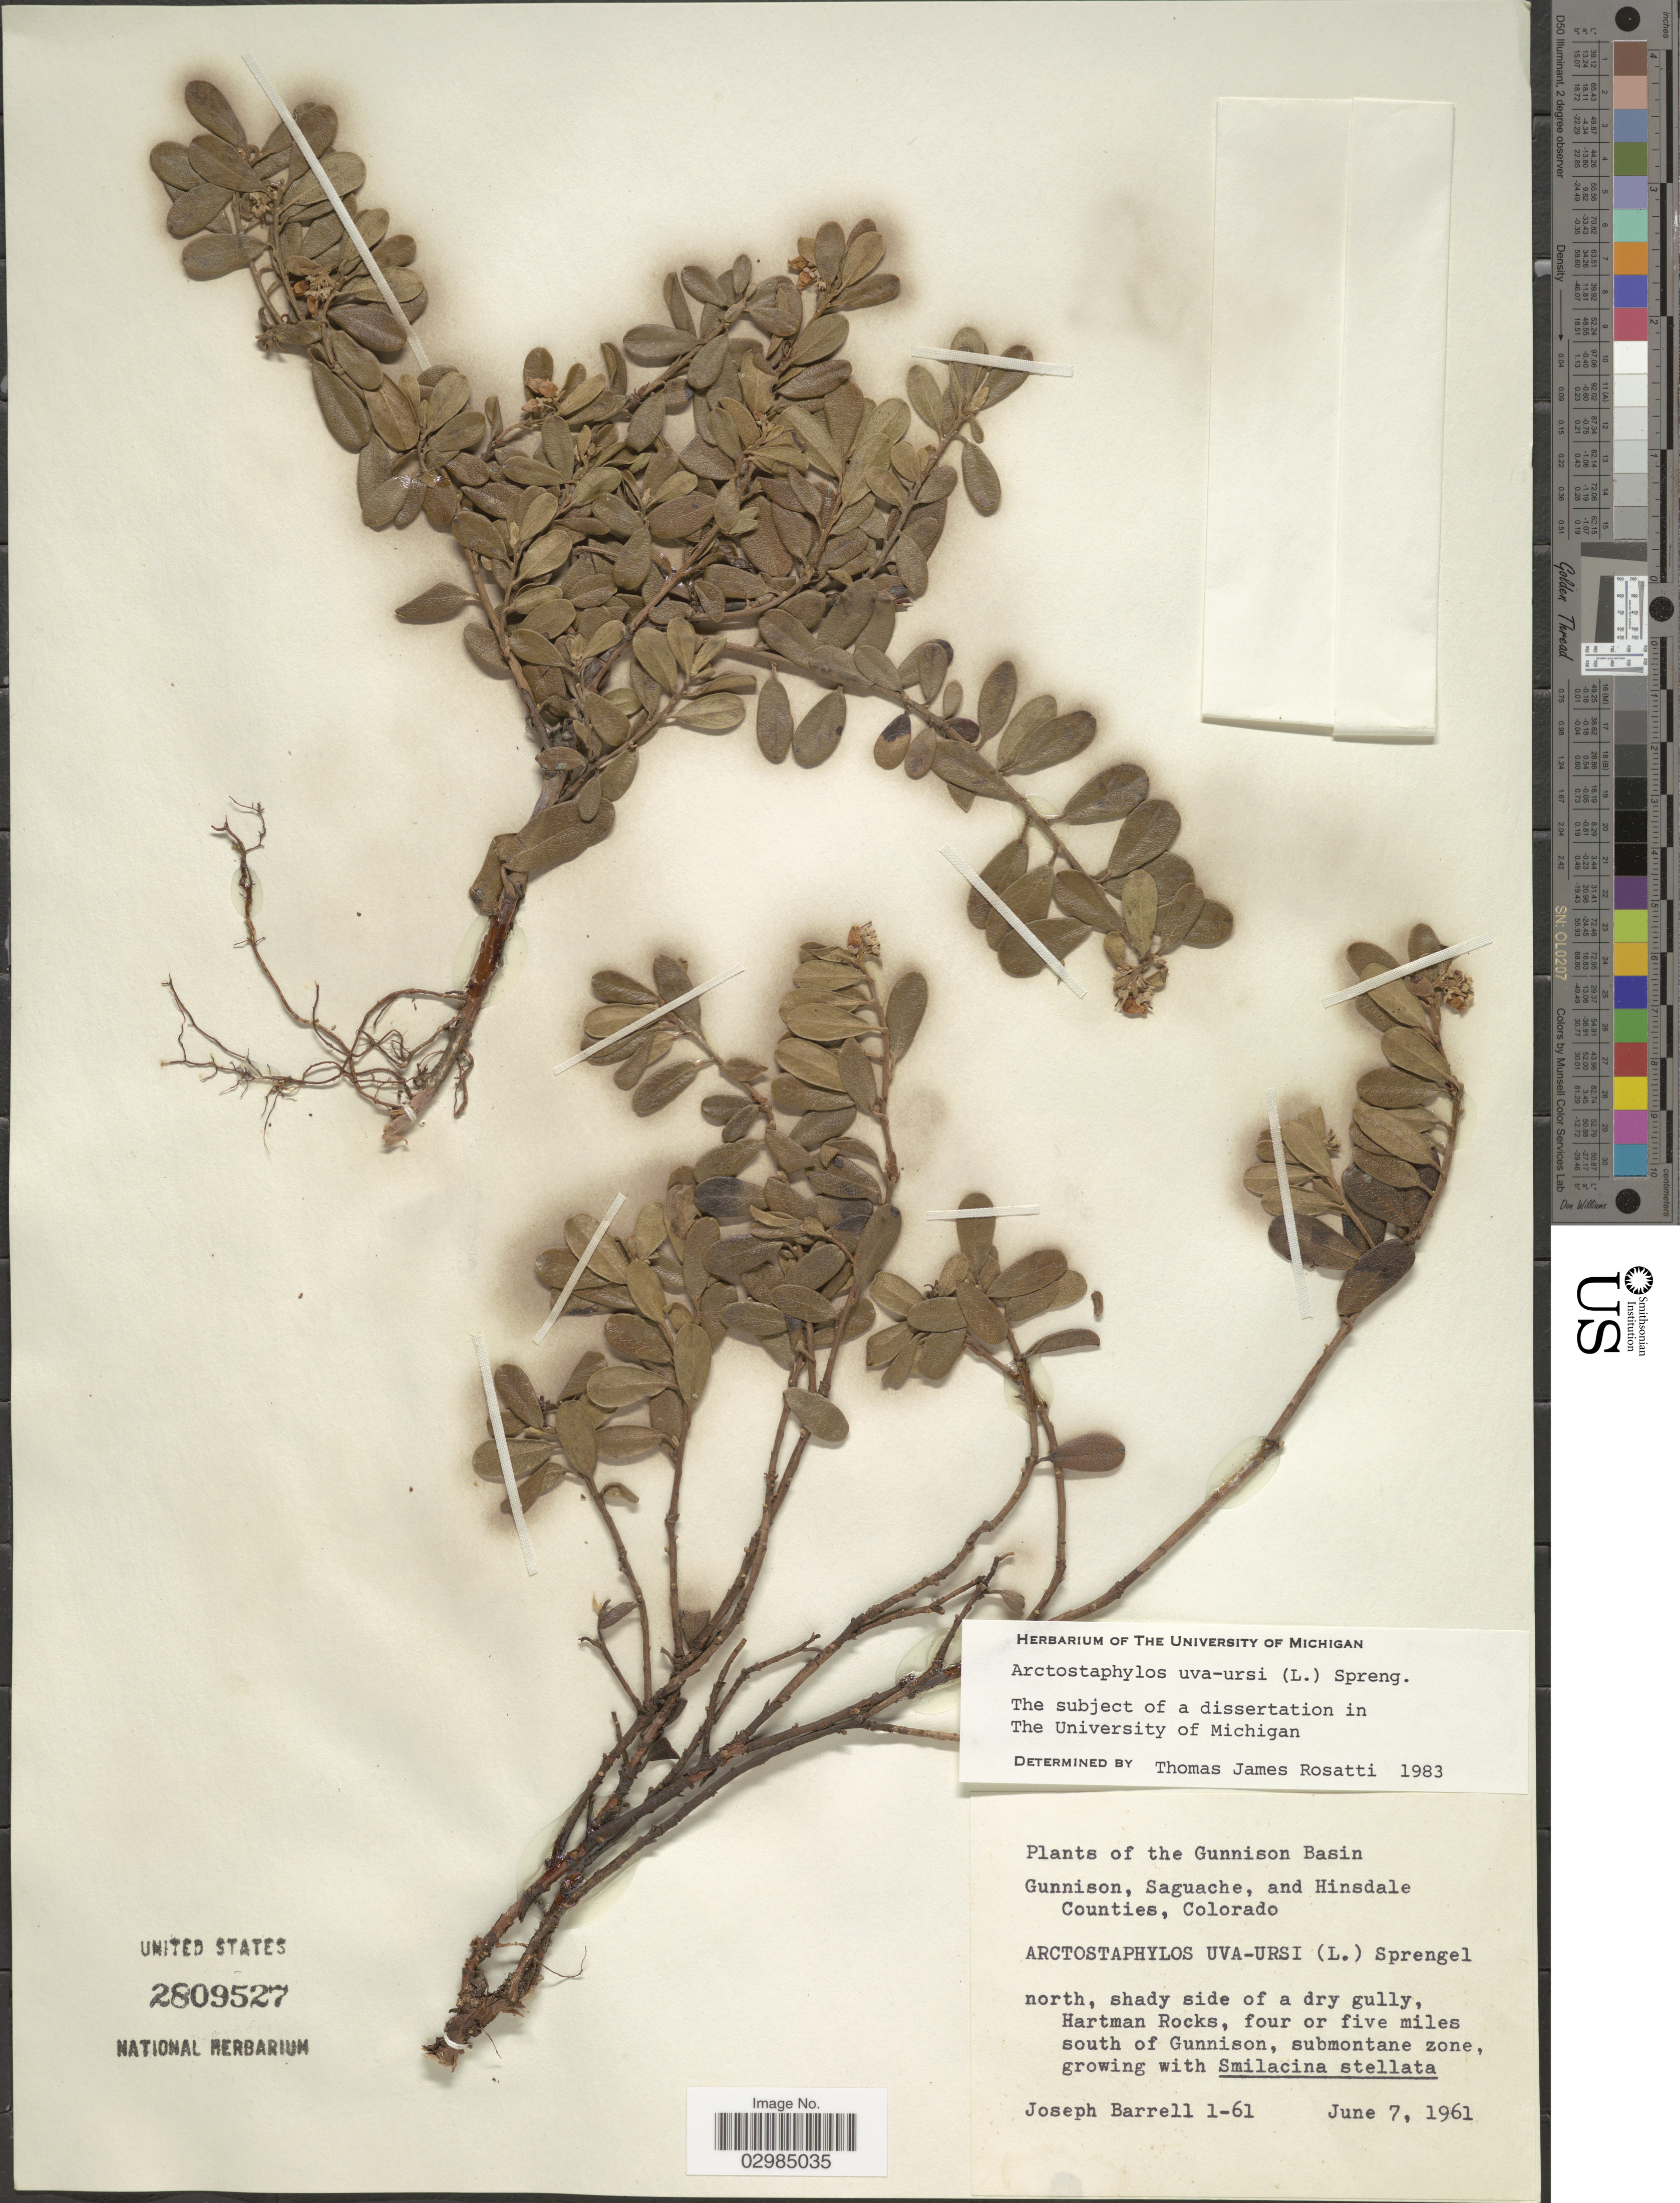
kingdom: Plantae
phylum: Tracheophyta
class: Magnoliopsida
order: Ericales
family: Ericaceae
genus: Arctostaphylos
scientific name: Arctostaphylos uva-ursi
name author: (L.) Spreng.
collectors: J. Barrell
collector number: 1-61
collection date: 1961-06-07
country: United States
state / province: Colorado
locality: Gunnison Basin. Hartman Rocks, four or five miles south of Gunnison, submontane zone.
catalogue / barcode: US 2809527